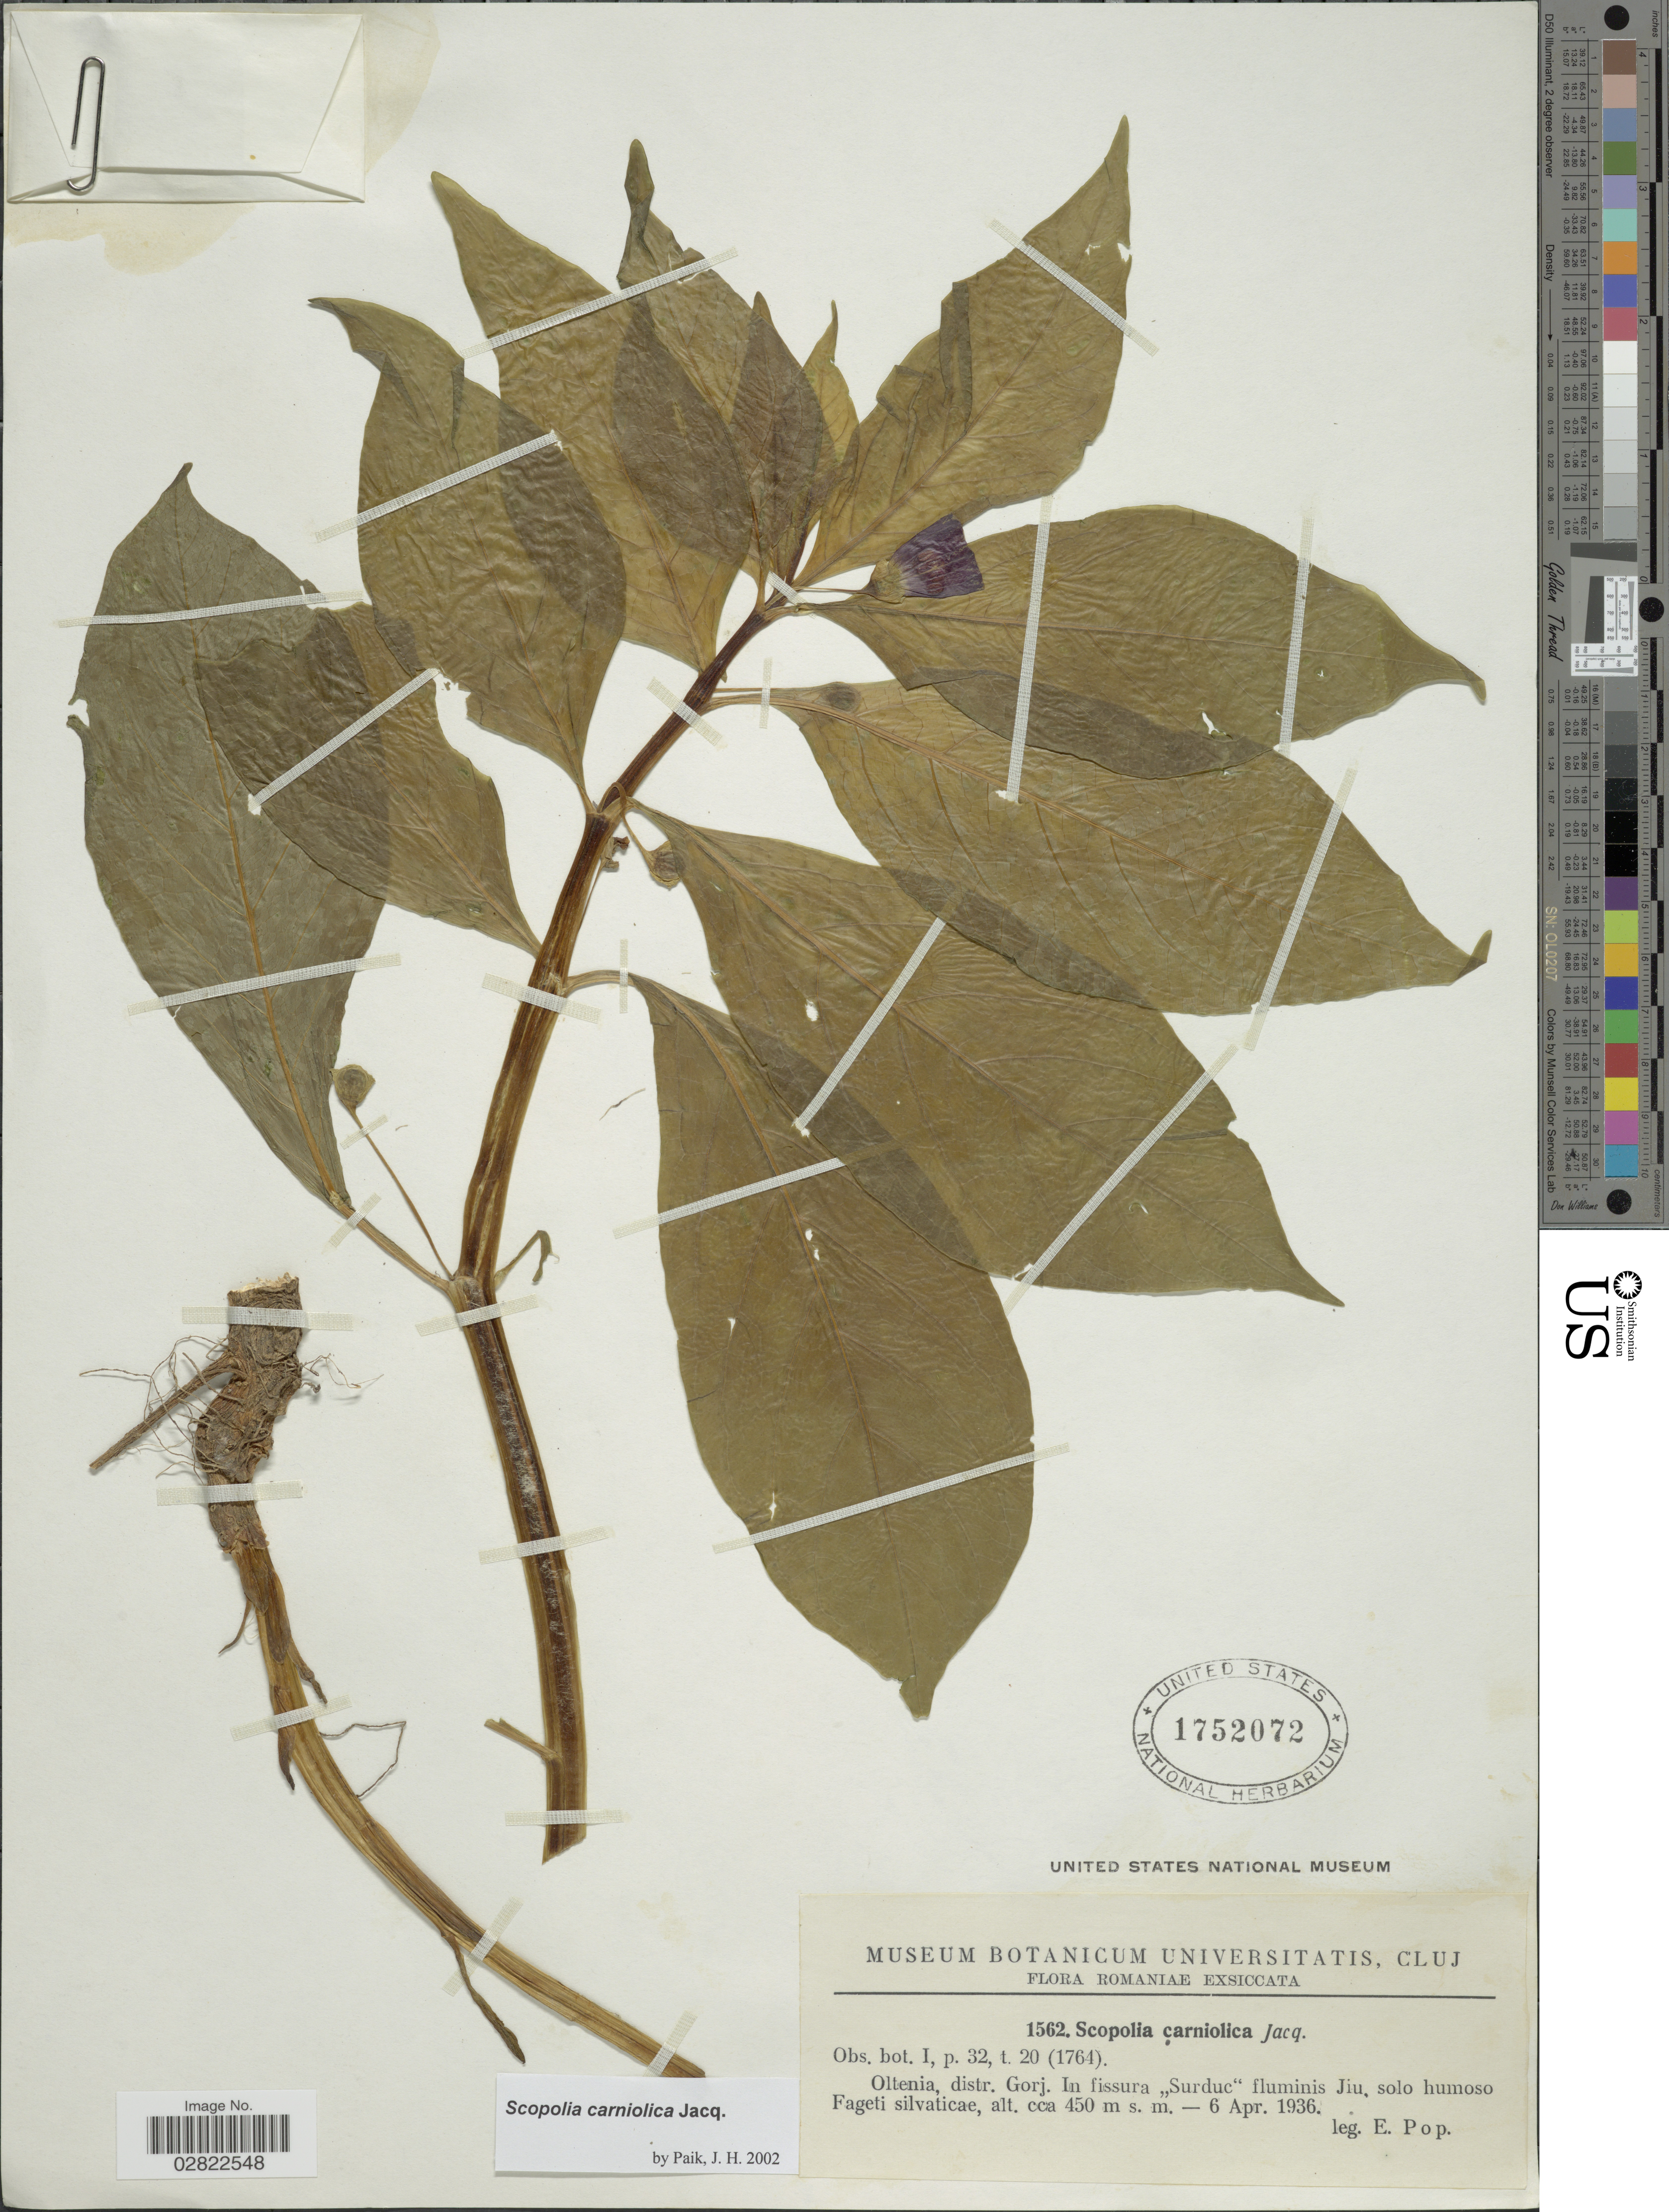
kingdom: Plantae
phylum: Tracheophyta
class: Magnoliopsida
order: Solanales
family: Solanaceae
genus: Scopolia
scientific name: Scopolia carniolica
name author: Jacq.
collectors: E. Pop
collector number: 1562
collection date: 1936-04-06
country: Romania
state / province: Gorj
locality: Oltenia, distr. Gorj. In fissura "Surduc" fluminis Jiu solo humoso Fageti silvaticae.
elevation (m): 450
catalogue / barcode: US 1752072